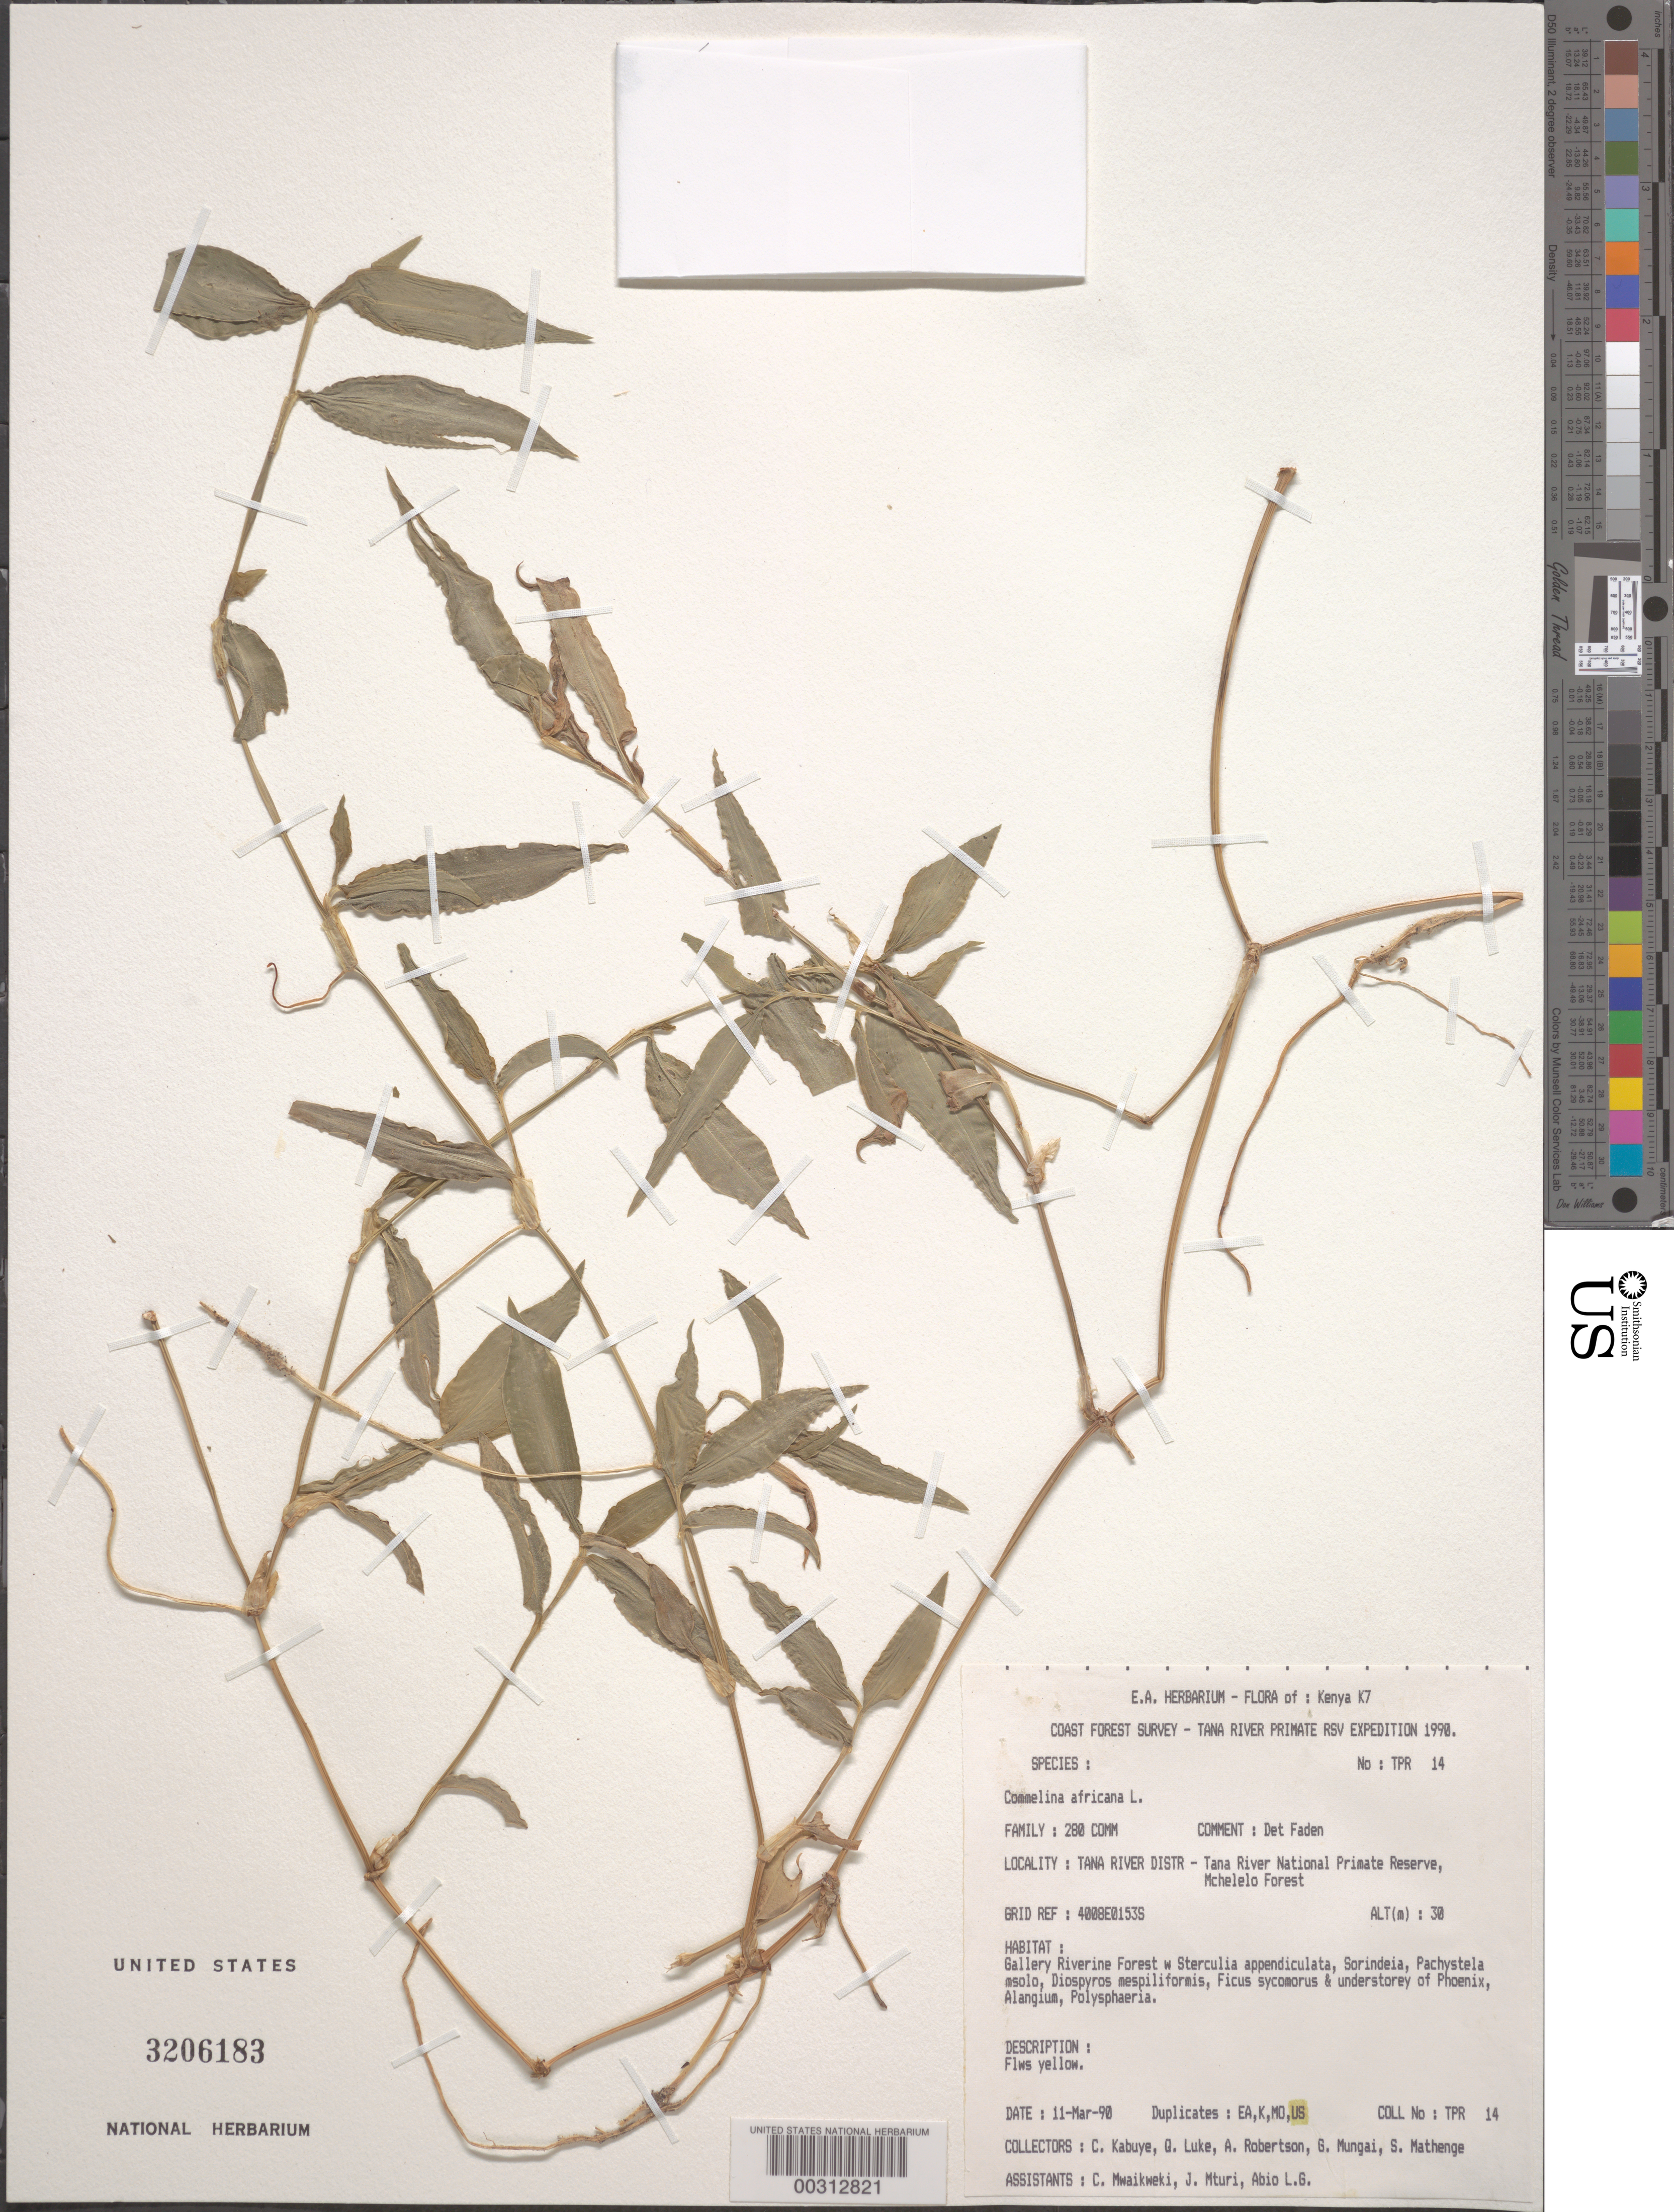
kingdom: Plantae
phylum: Tracheophyta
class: Liliopsida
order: Commelinales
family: Commelinaceae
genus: Commelina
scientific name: Commelina africana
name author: L.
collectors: C. Kabuye, G. Luke, A. Robertson, G. Mungai & S. Mathenge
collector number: Tpr 14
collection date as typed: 11 Mar 1990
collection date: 1990-03-11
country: Kenya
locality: Tana river national primate reserve, mchelelo forest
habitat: Gallery riverine forest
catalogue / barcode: US 3206183